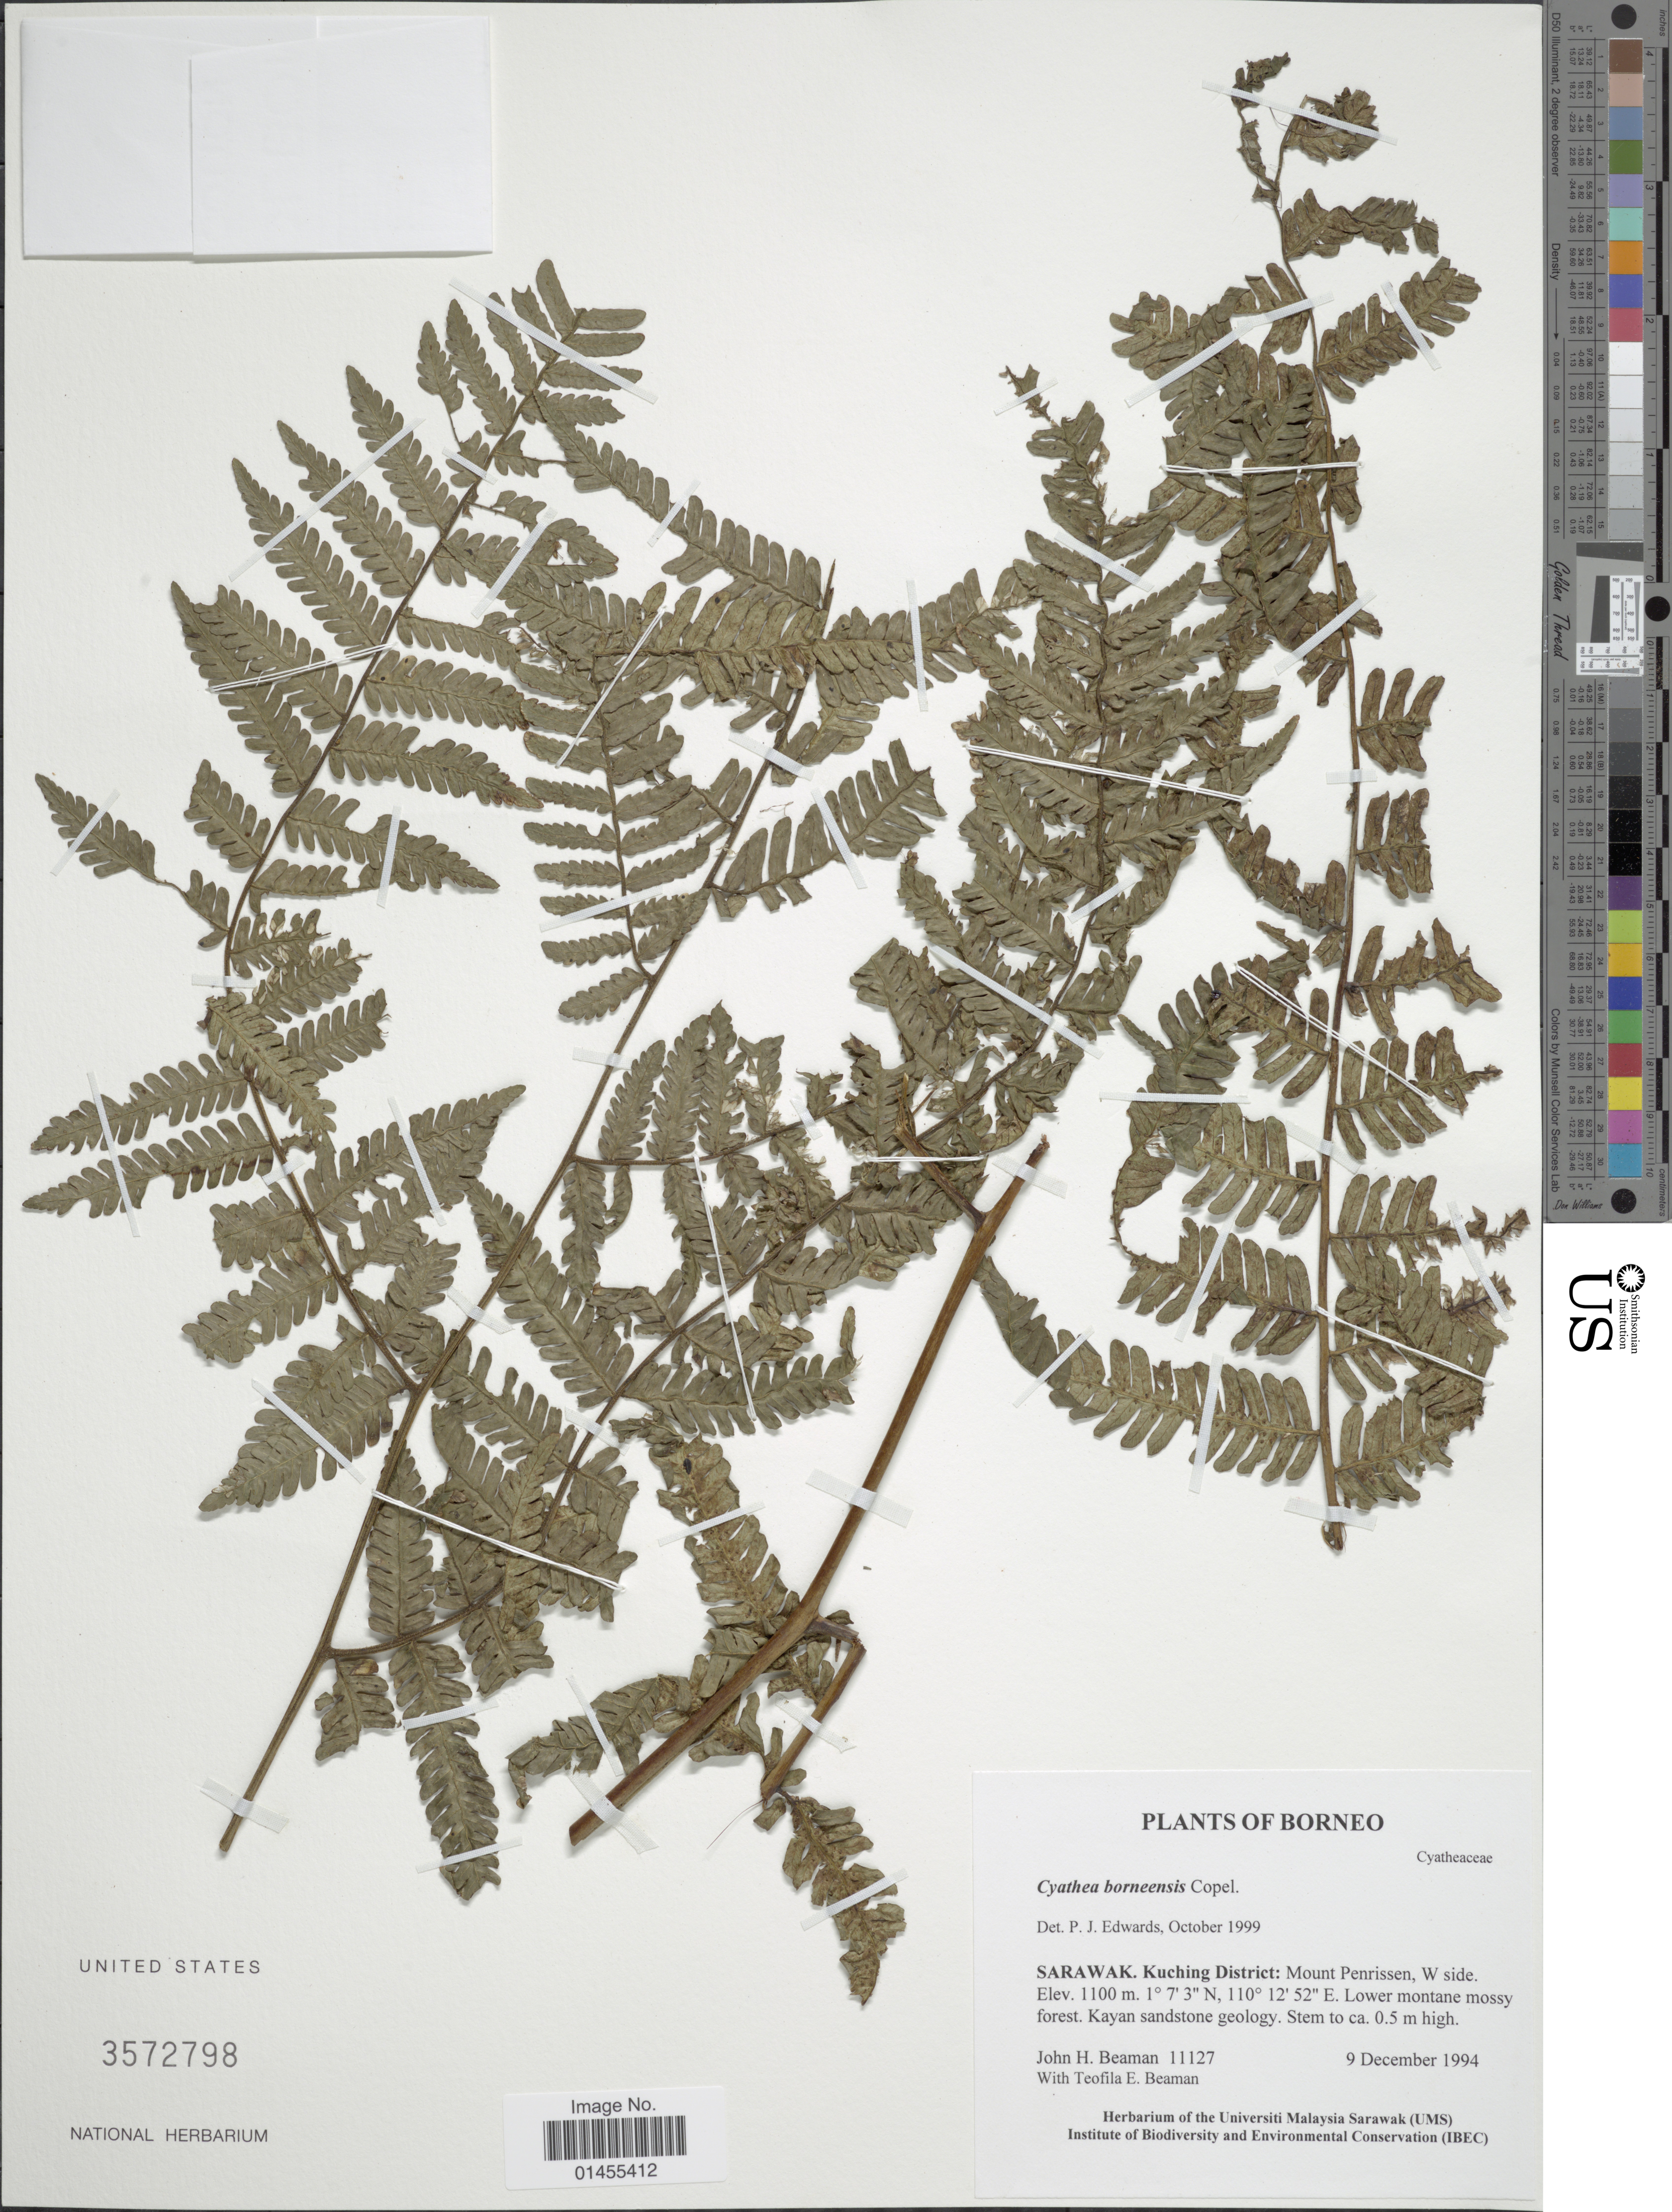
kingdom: Plantae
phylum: Tracheophyta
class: Polypodiopsida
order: Cyatheales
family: Cyatheaceae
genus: Alsophila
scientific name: Alsophila borneensis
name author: (Copel.) R.M. Tryon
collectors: J. H. Beaman & T. E. Beaman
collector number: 11127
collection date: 1994-12-09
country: Malaysia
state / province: Sarawak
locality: Borneo, Kuching District: mount Penrissen, W side.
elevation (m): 1100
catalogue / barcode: US 3572798